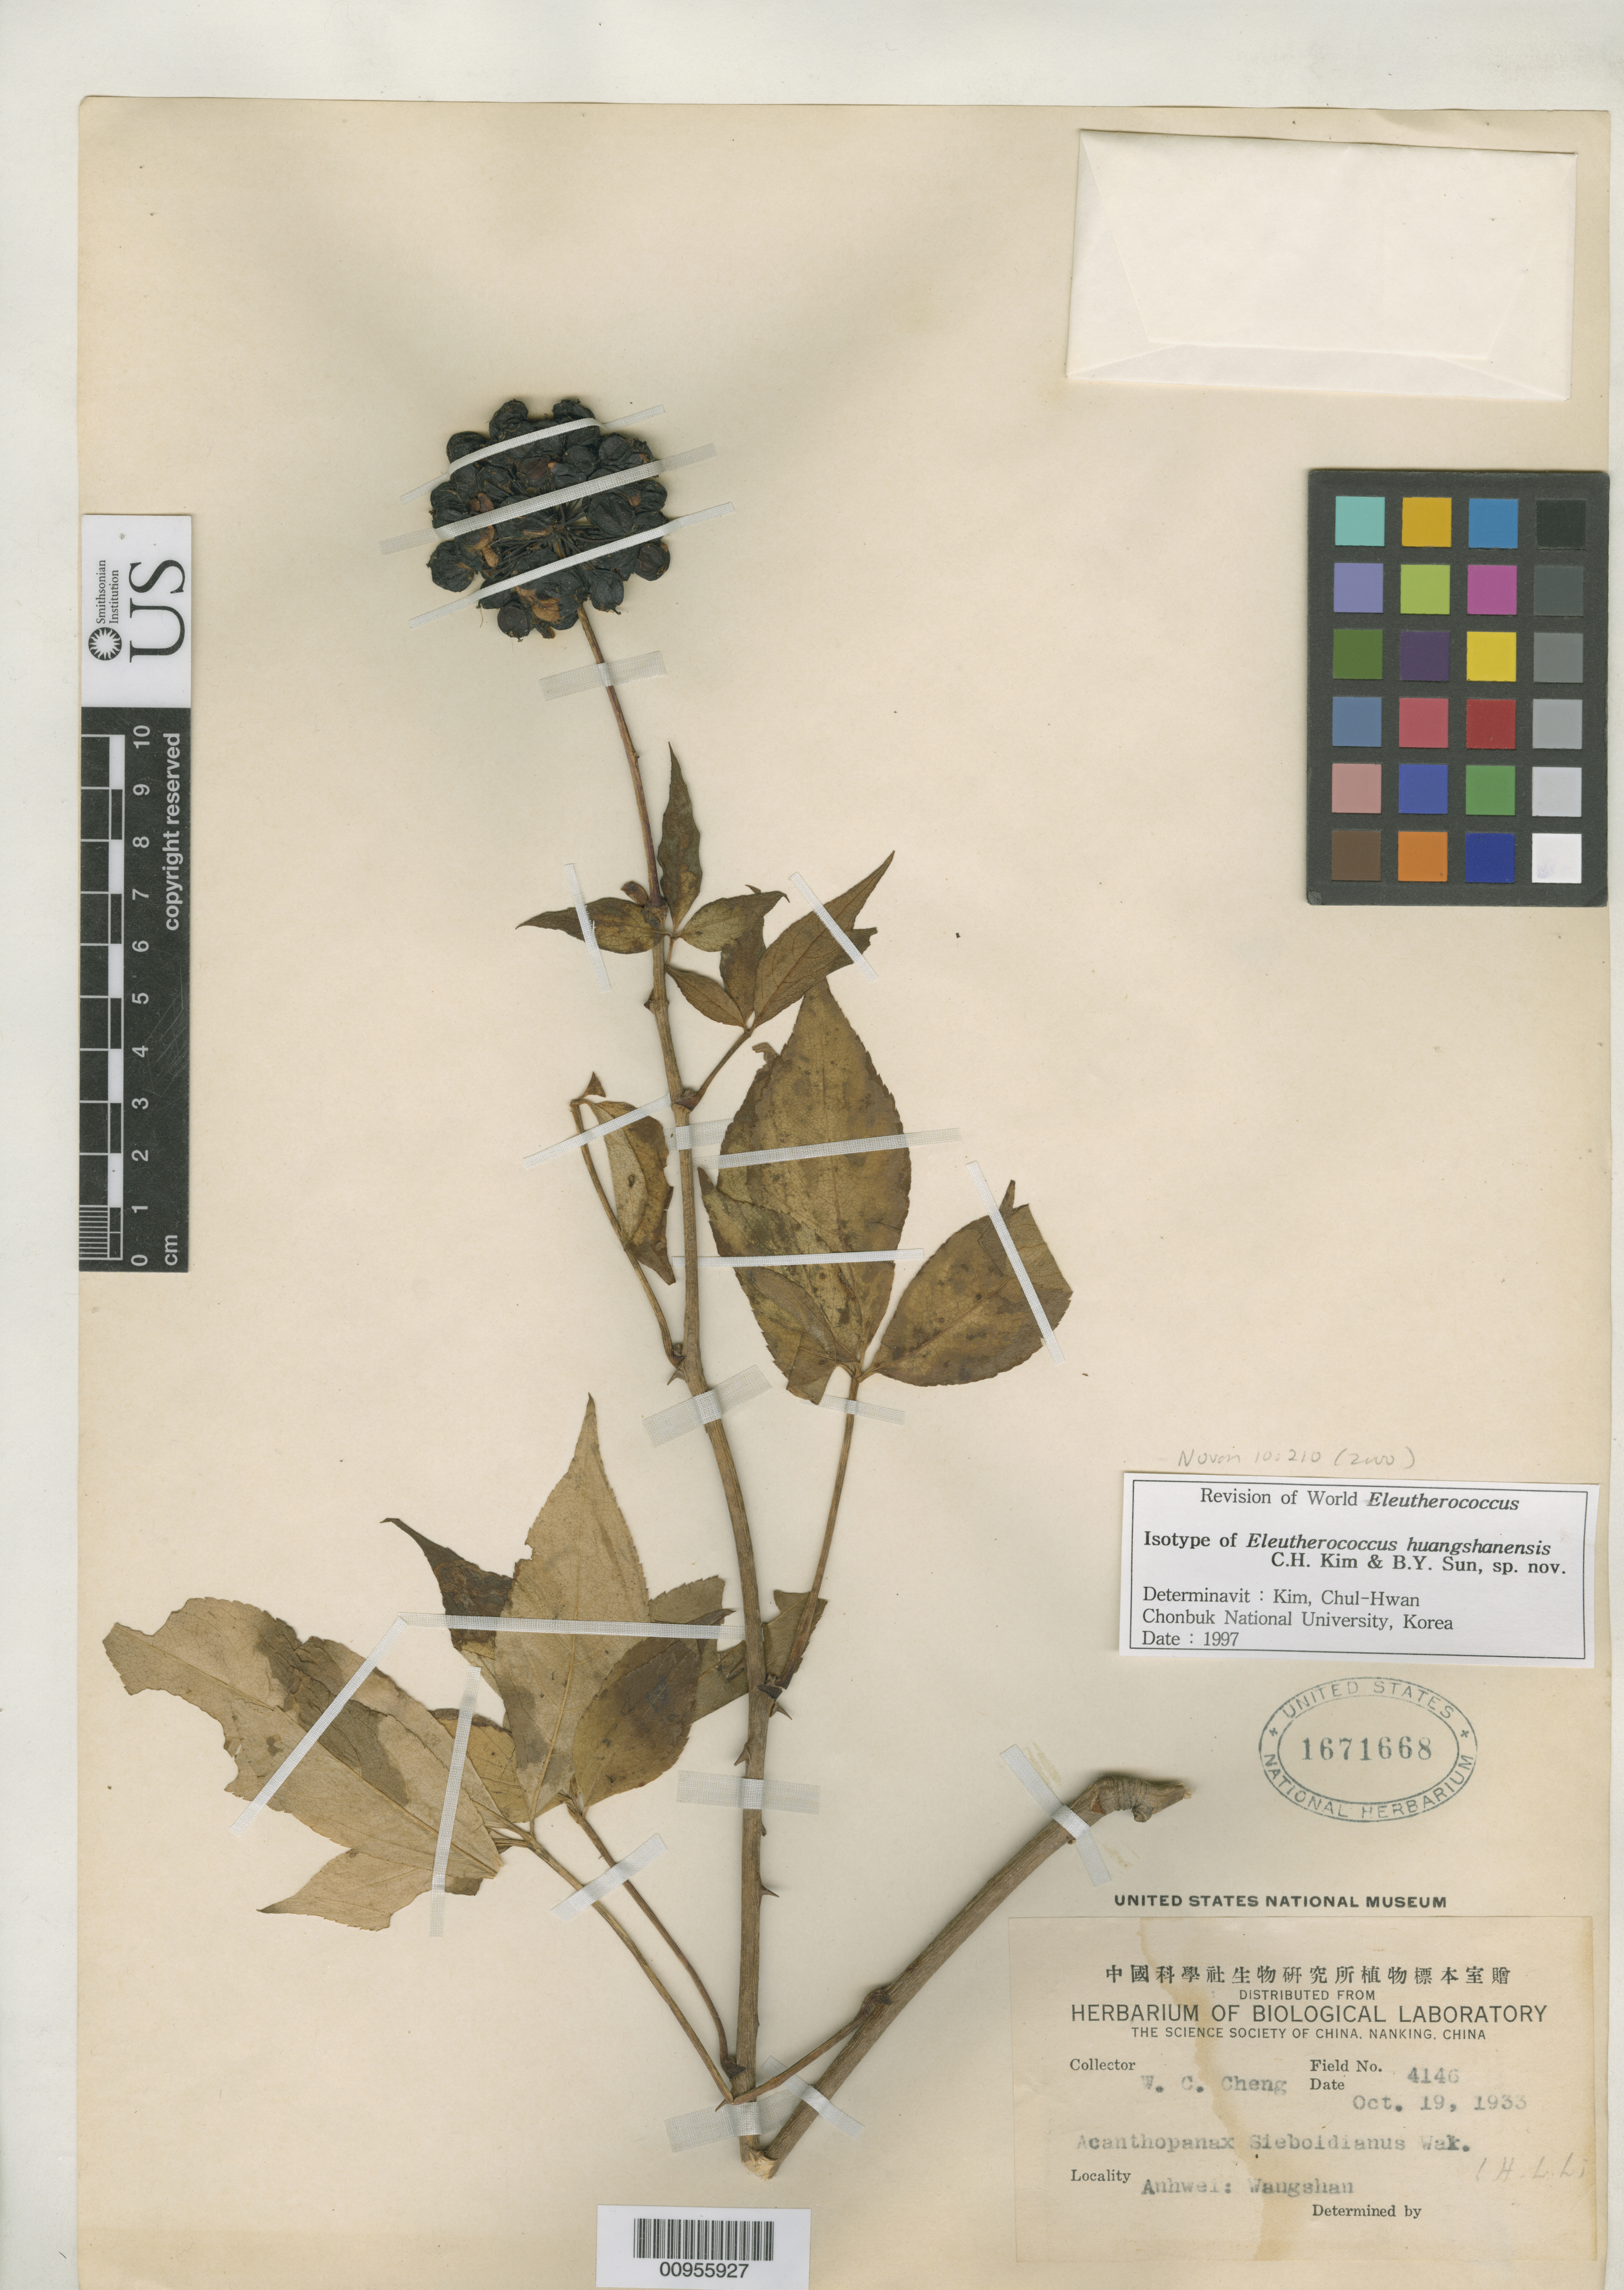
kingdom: Plantae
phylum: Tracheophyta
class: Magnoliopsida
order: Apiales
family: Araliaceae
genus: Eleutherococcus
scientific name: Eleutherococcus huangshanensis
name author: C. H. Kim & B.Y. Sun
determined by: Kim, C. H.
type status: Isotype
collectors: W. C. Cheng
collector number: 4146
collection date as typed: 19 Oct 1933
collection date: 1933-10-19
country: China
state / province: Anhui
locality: Anhwei: Wangshan.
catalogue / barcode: US 1671668